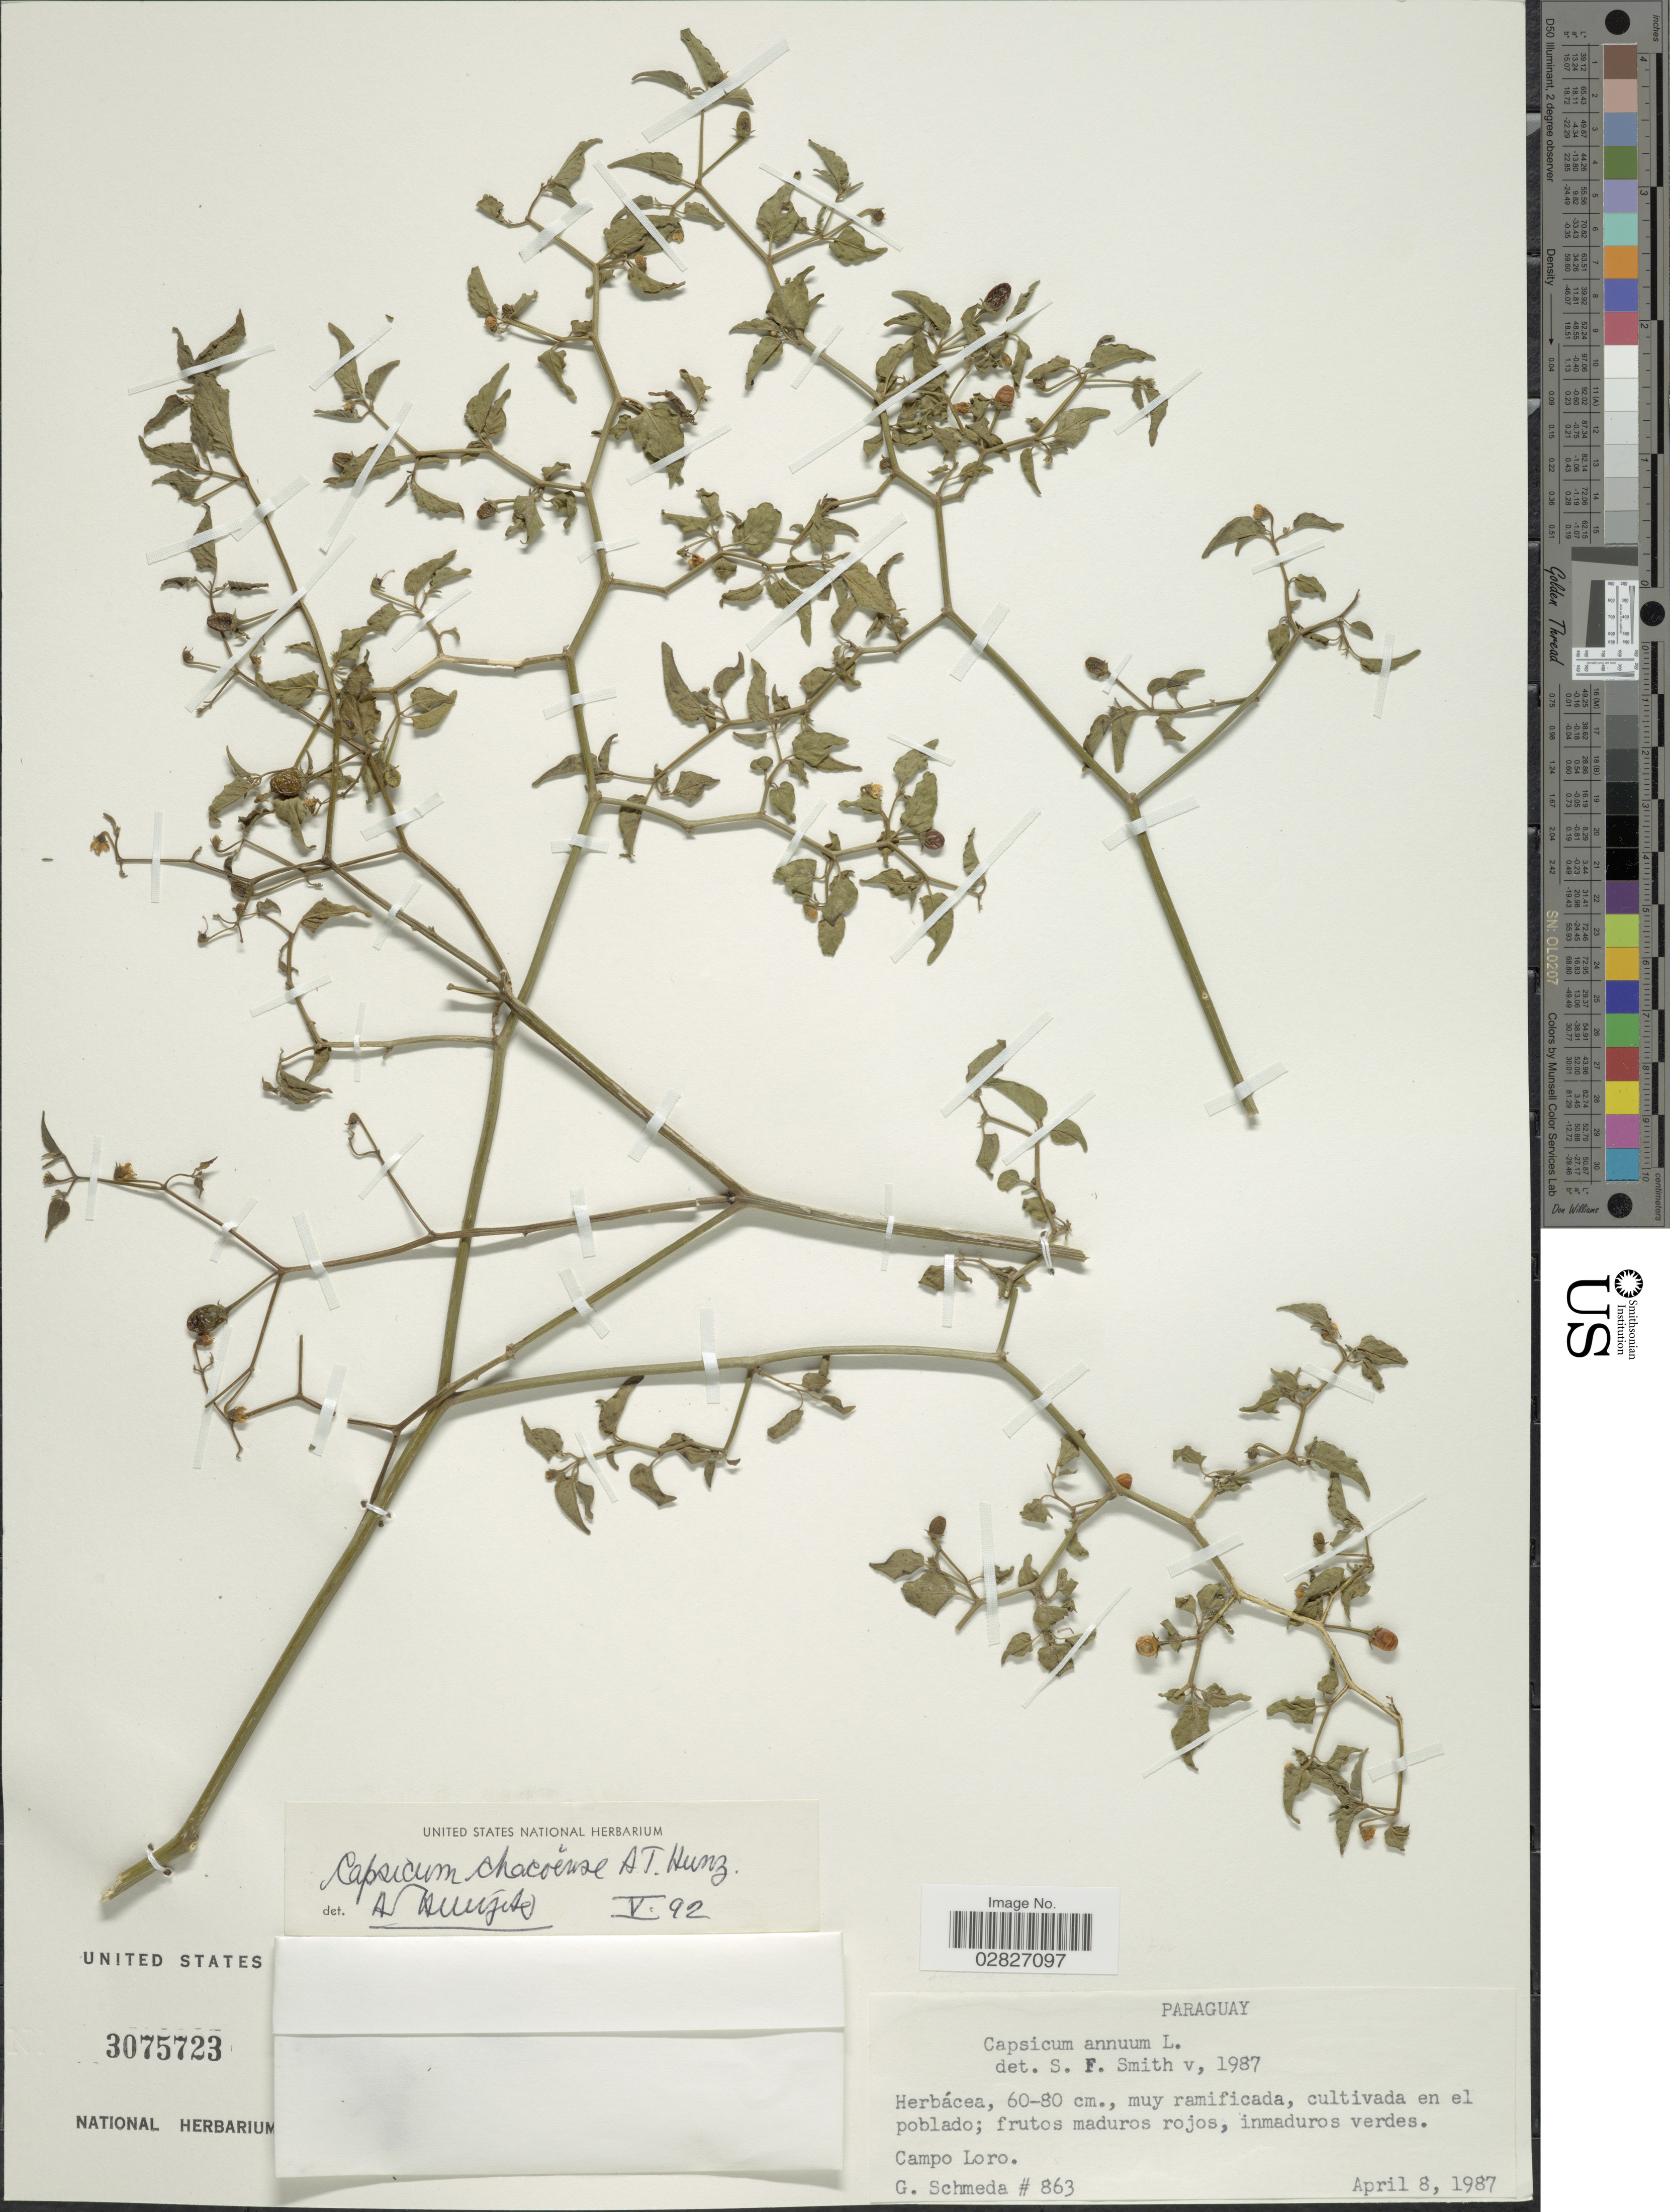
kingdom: Plantae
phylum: Tracheophyta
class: Magnoliopsida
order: Solanales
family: Solanaceae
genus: Capsicum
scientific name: Capsicum chacoense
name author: Hunz.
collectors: G. Schmeda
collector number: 863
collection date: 1987-04-08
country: Paraguay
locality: Cultivada en el poblado, Campo Loro.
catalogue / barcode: US 3075723